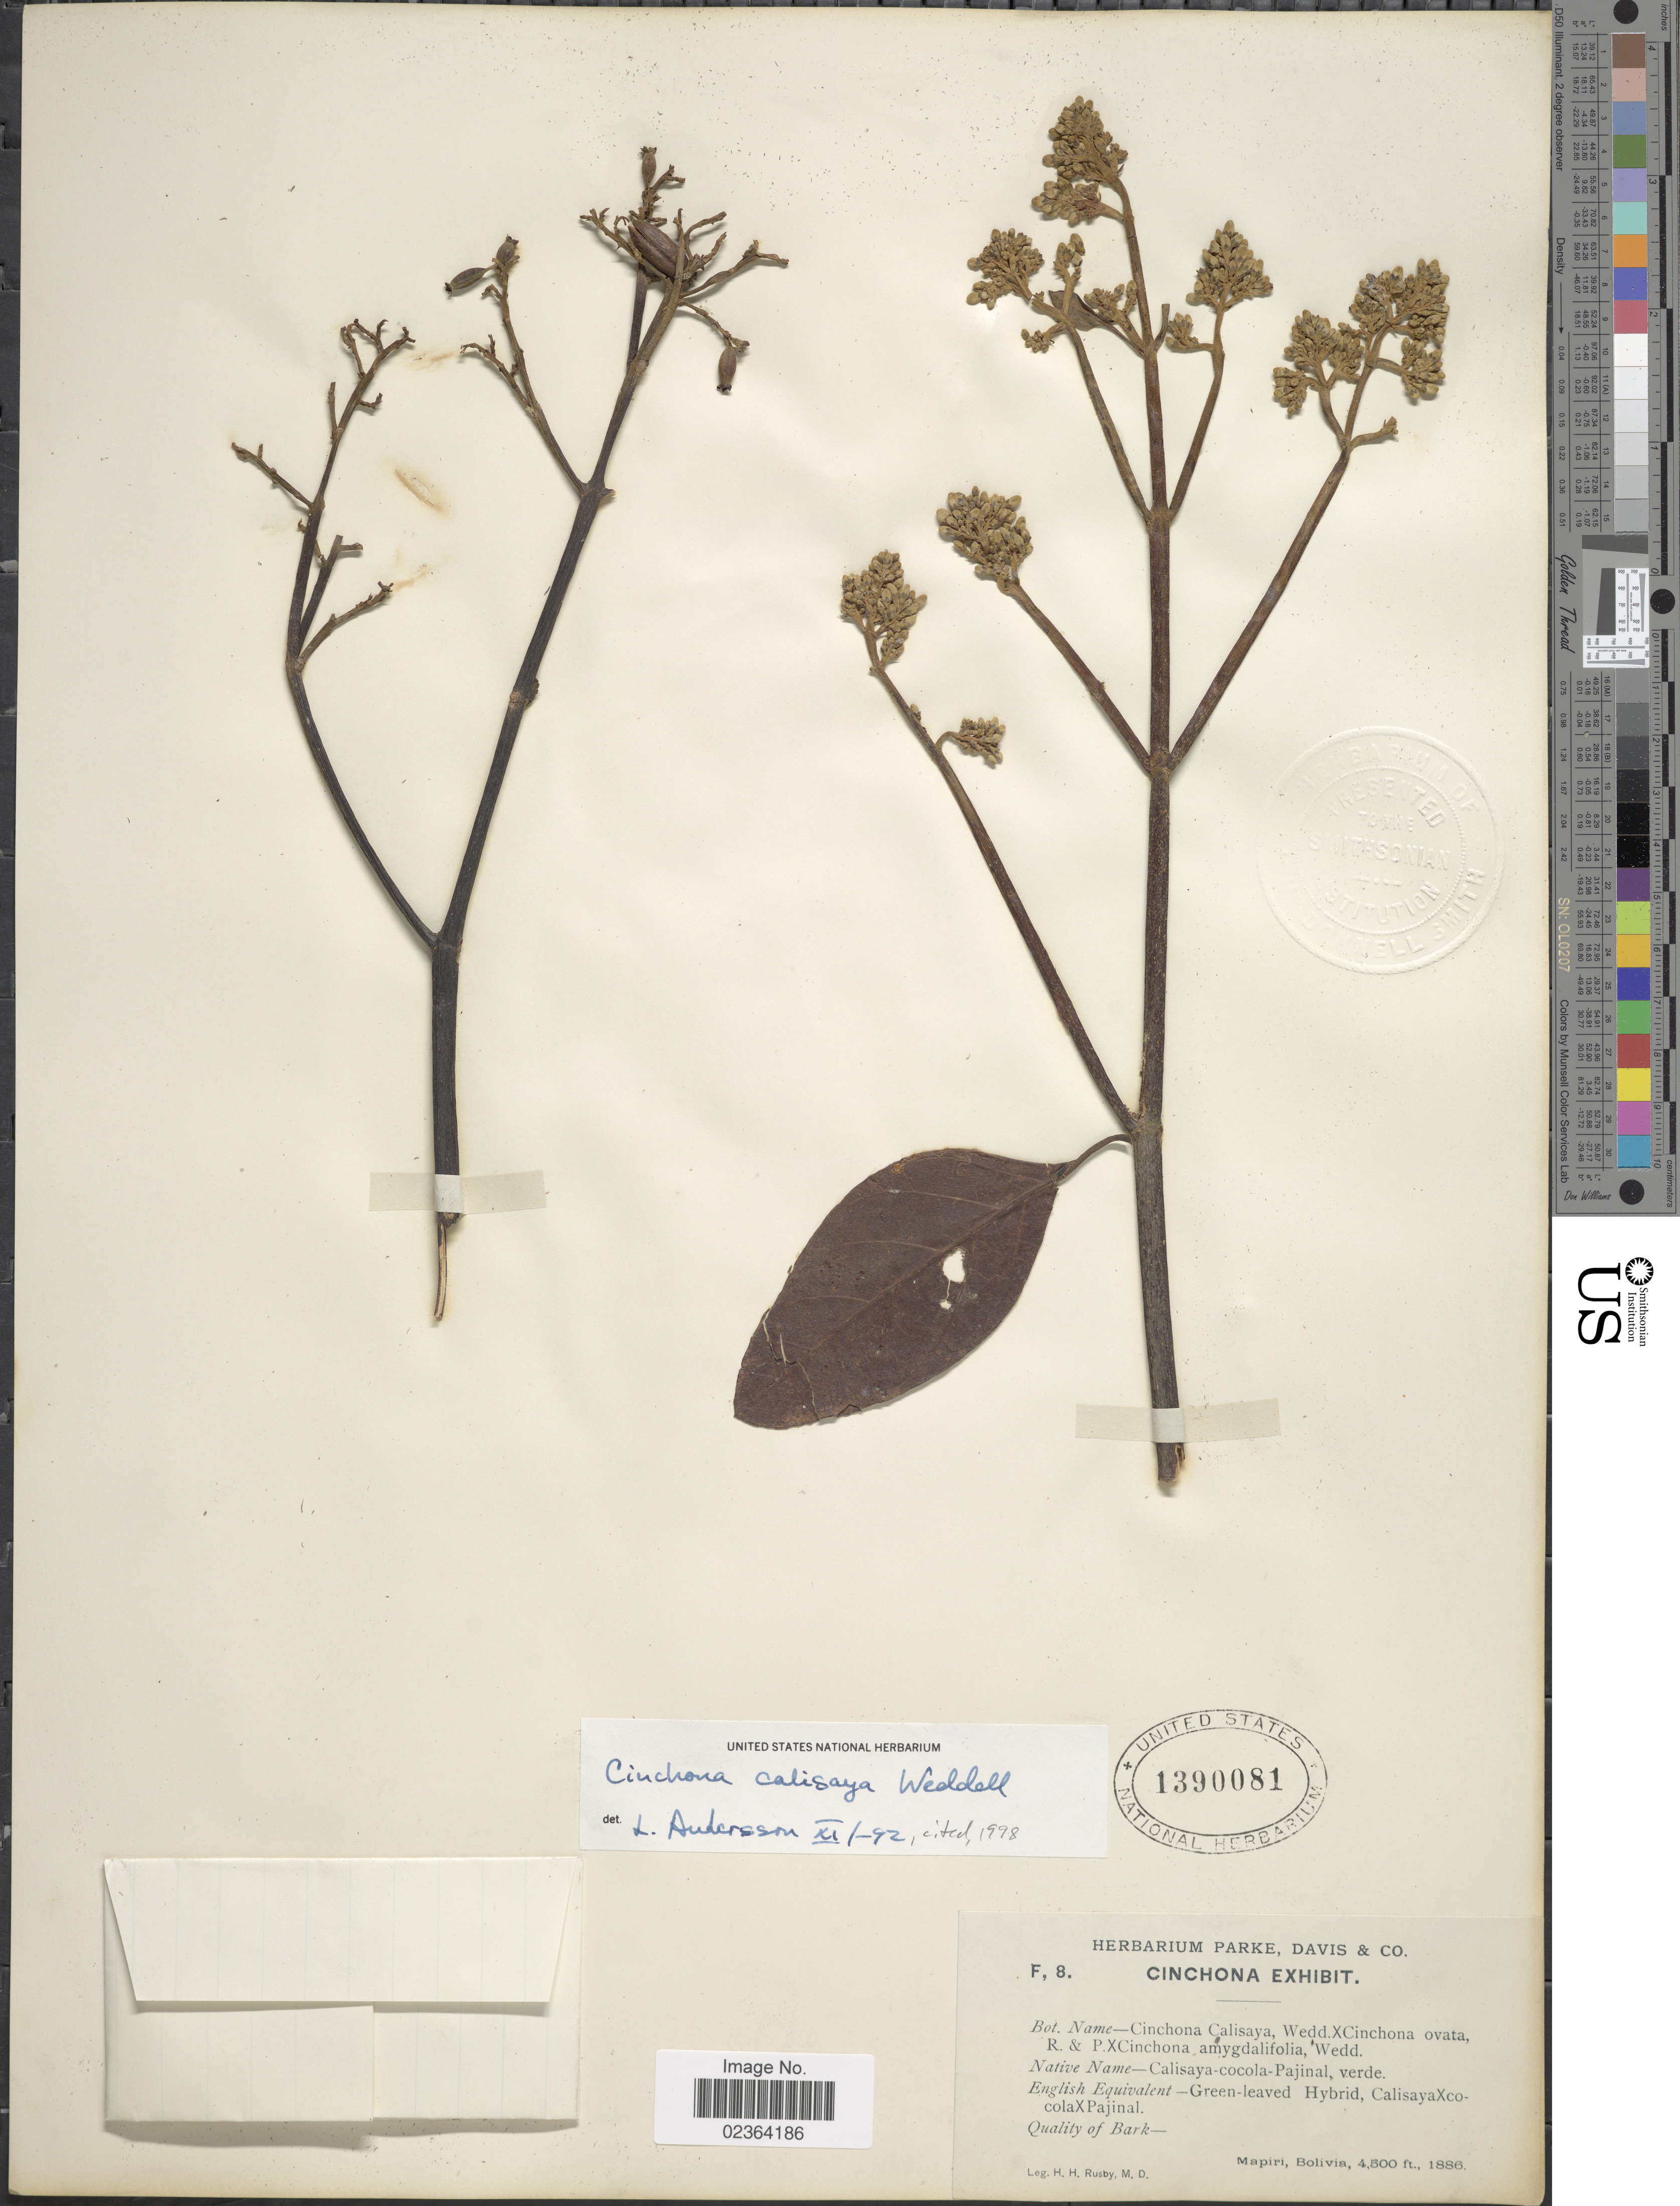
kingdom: Plantae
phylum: Tracheophyta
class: Magnoliopsida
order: Gentianales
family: Rubiaceae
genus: Cinchona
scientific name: Cinchona calisaya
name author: Wedd.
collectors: H. H. Rusby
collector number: F, 8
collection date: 1886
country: Bolivia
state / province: La Páz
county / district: Larecaja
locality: Mapiri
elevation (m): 1372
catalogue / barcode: US 1390081